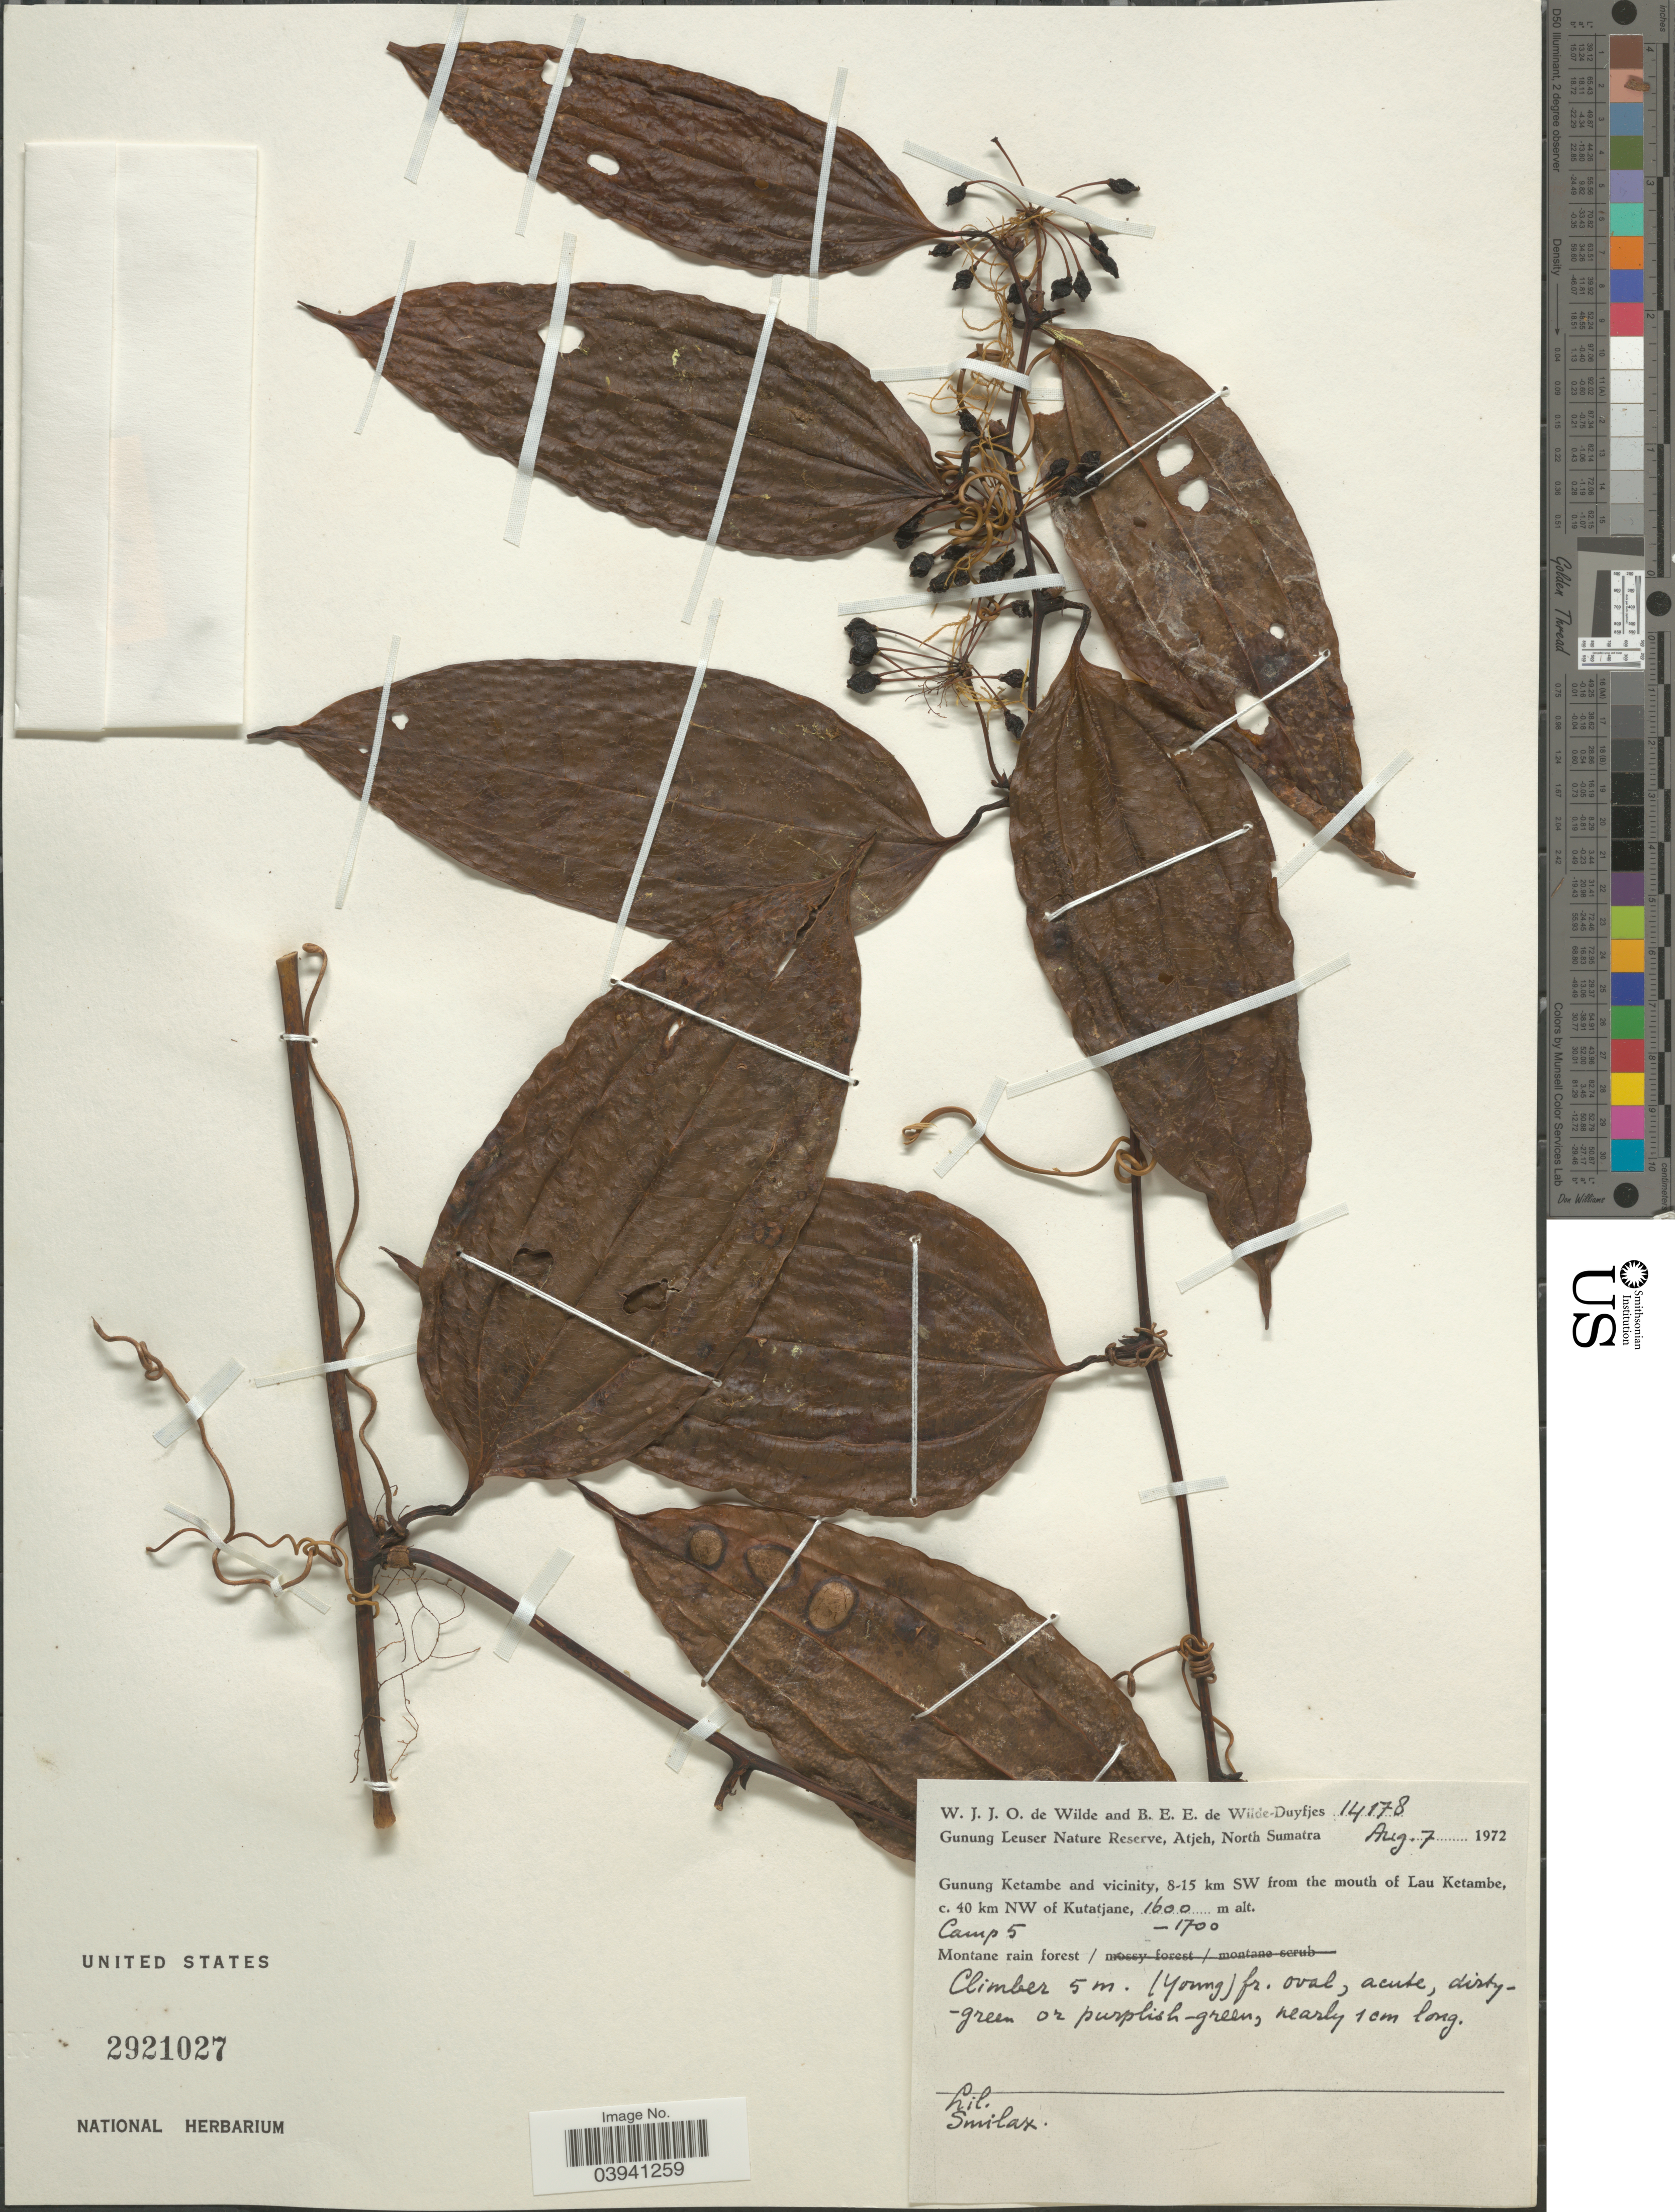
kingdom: Plantae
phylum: Tracheophyta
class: Liliopsida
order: Liliales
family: Smilacaceae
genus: Smilax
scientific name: Smilax sp.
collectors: W. J. de Wilde & B. E. de Wilde-Duyfjes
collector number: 14178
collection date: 1972-08-07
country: Indonesia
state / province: Sumatra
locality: Gunung Leuser Nature Reserve, Atjeh, North Sumatra. Gunung Ketambe and vicinity, 8-15 km SW from the mouth of Lau Ketambe, c. 40 km NW of Kutatjane. Camp 5.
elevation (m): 1600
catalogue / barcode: US 2921027